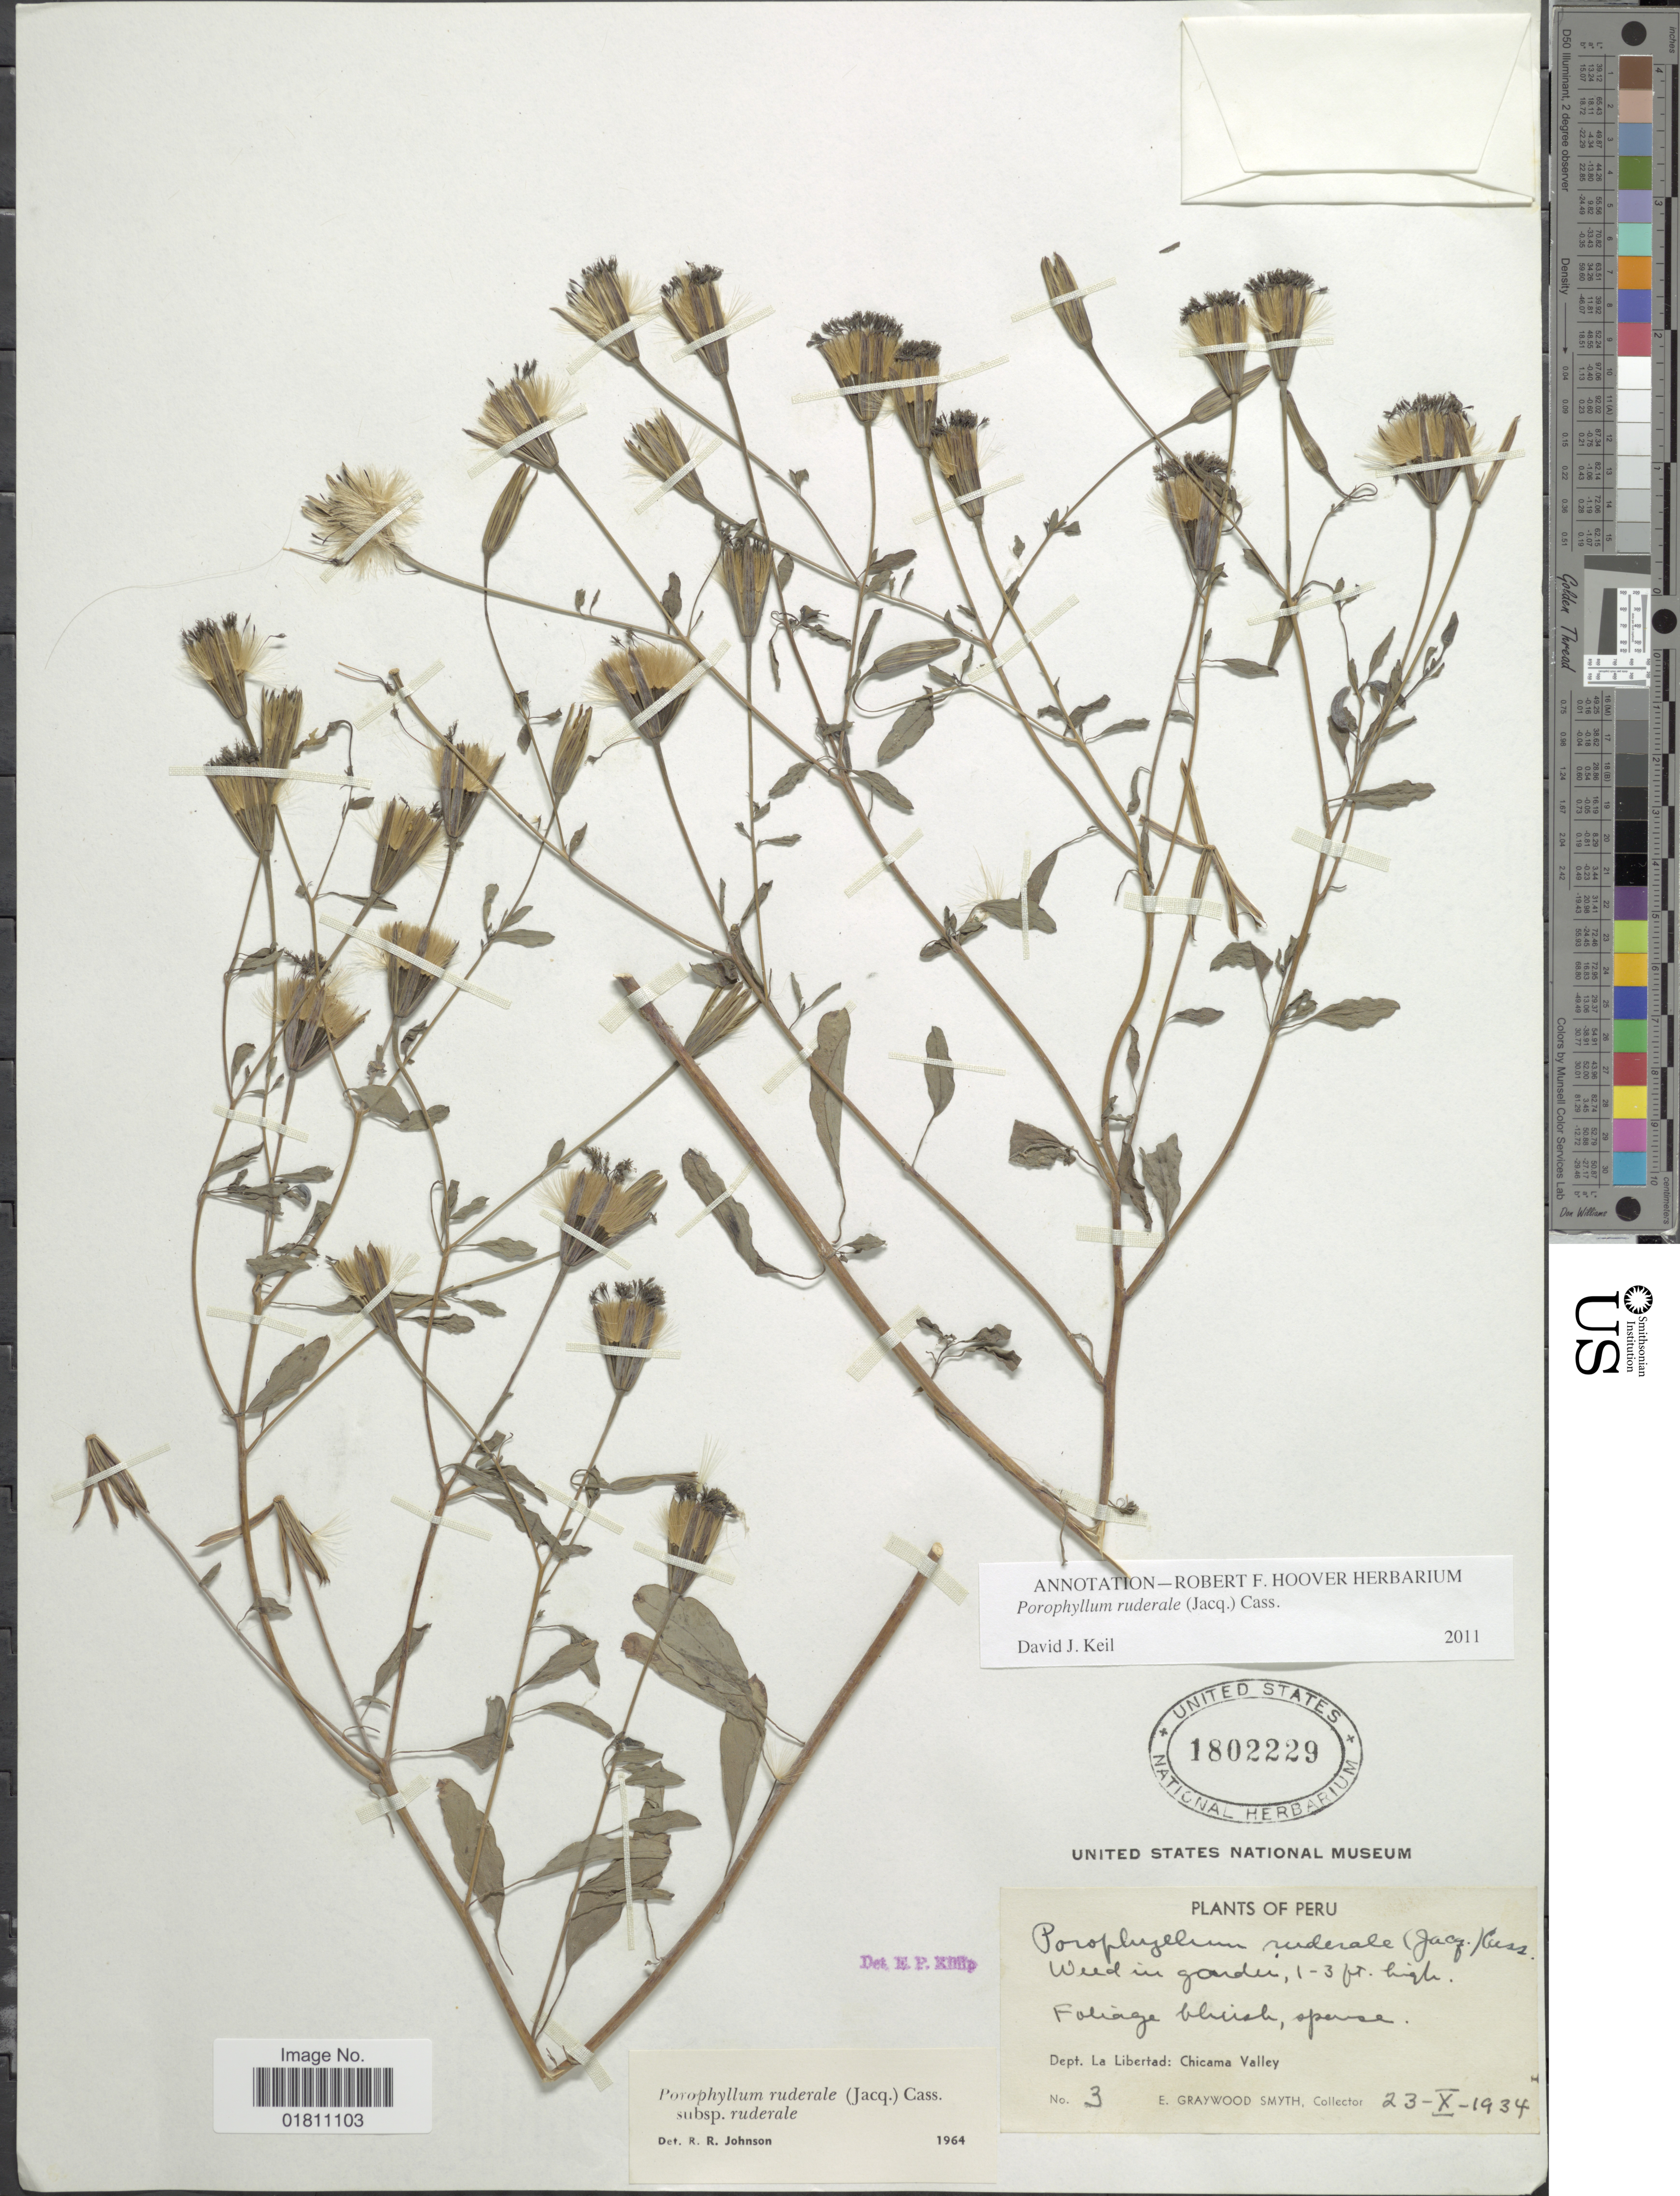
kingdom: Plantae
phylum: Tracheophyta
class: Magnoliopsida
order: Asterales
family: Asteraceae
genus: Porophyllum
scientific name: Porophyllum ruderale subsp. ruderale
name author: (Jacq.) Cass.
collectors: E. G. Smyth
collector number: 3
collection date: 1934-10-23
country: Peru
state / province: La Libertad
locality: Chicama Valley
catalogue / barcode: US 1802229